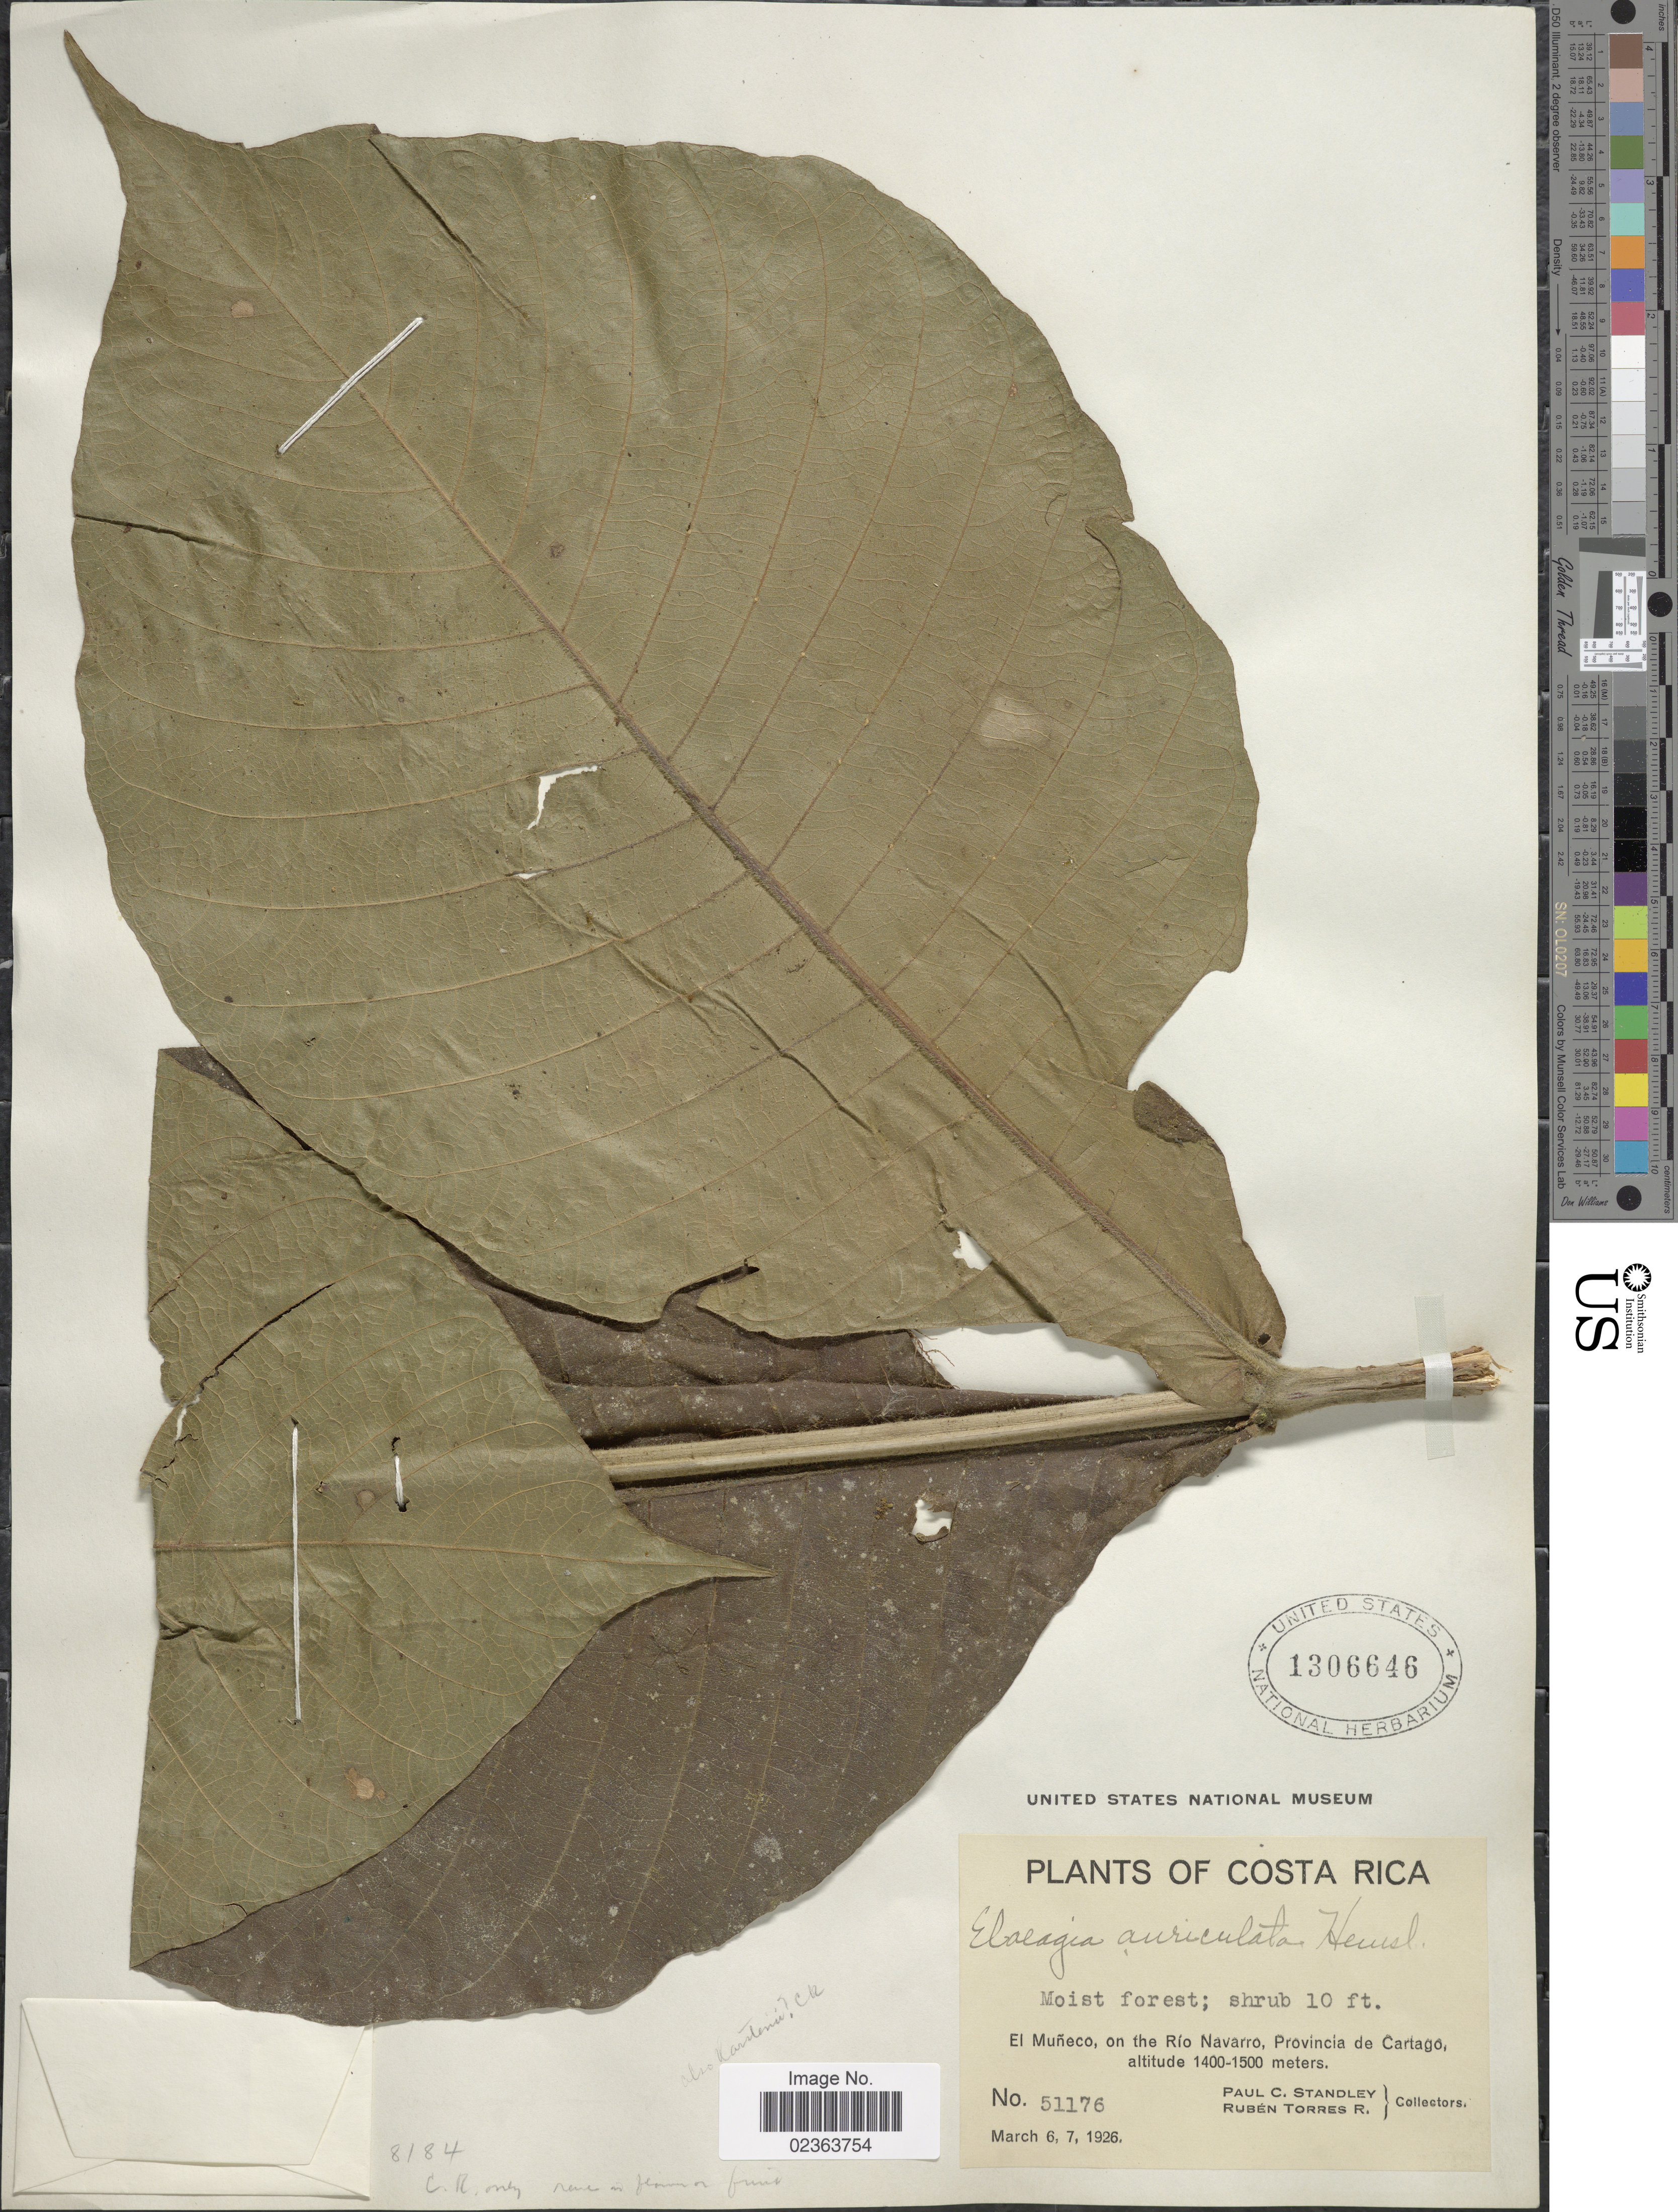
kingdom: Plantae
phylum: Tracheophyta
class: Magnoliopsida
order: Gentianales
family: Rubiaceae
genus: Elaeagia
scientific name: Elaeagia auriculata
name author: Hemsl.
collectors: P. C. Standley & R. Torres Rojas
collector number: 51176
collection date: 1926-03-06/1926-03-07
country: Costa Rica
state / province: Cartago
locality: El Muneco, on the Rio Navarro, Provincia de Cartago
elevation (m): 1400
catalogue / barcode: US 1306646